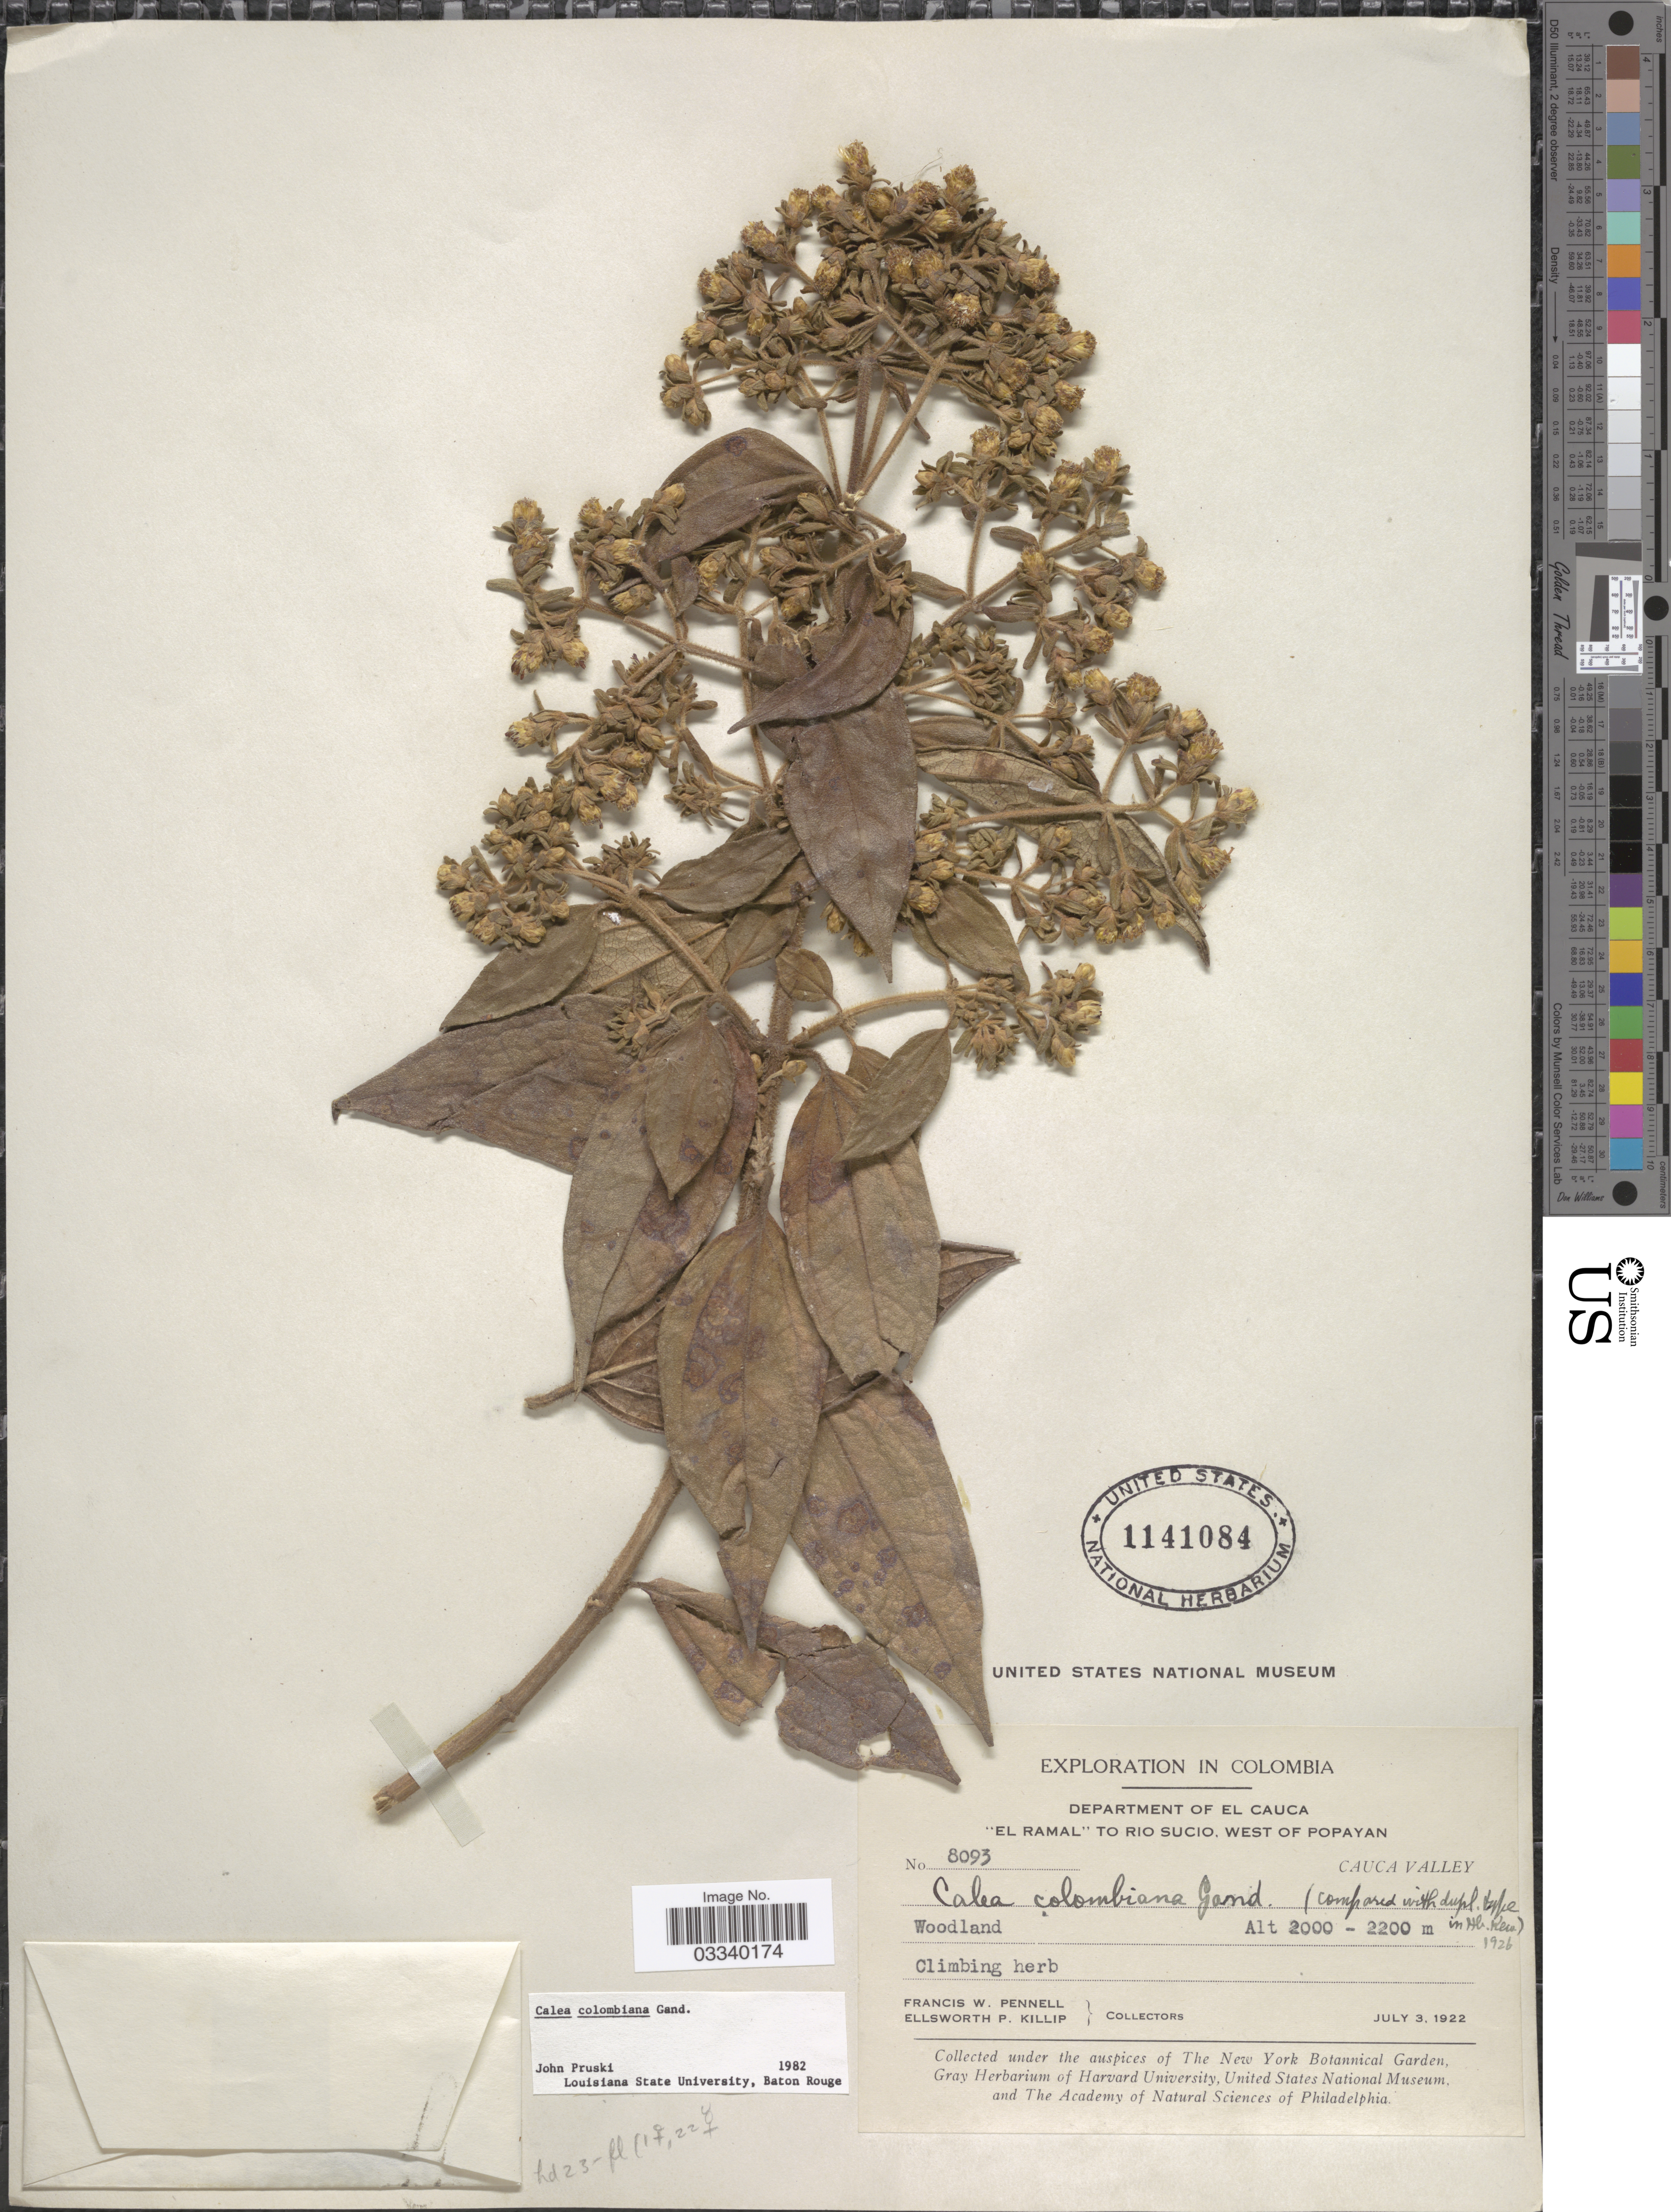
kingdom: Plantae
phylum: Tracheophyta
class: Magnoliopsida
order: Asterales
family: Asteraceae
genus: Calea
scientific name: Calea colombiana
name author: Gand.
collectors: F. W. Pennell & E. P. Killip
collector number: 8093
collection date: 1922-07-03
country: Colombia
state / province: Cauca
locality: Department of El Cauca, "El Ramal" to Rio Sucio, West of Popayan, Cauca Valley.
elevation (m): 2000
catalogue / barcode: US 1141084